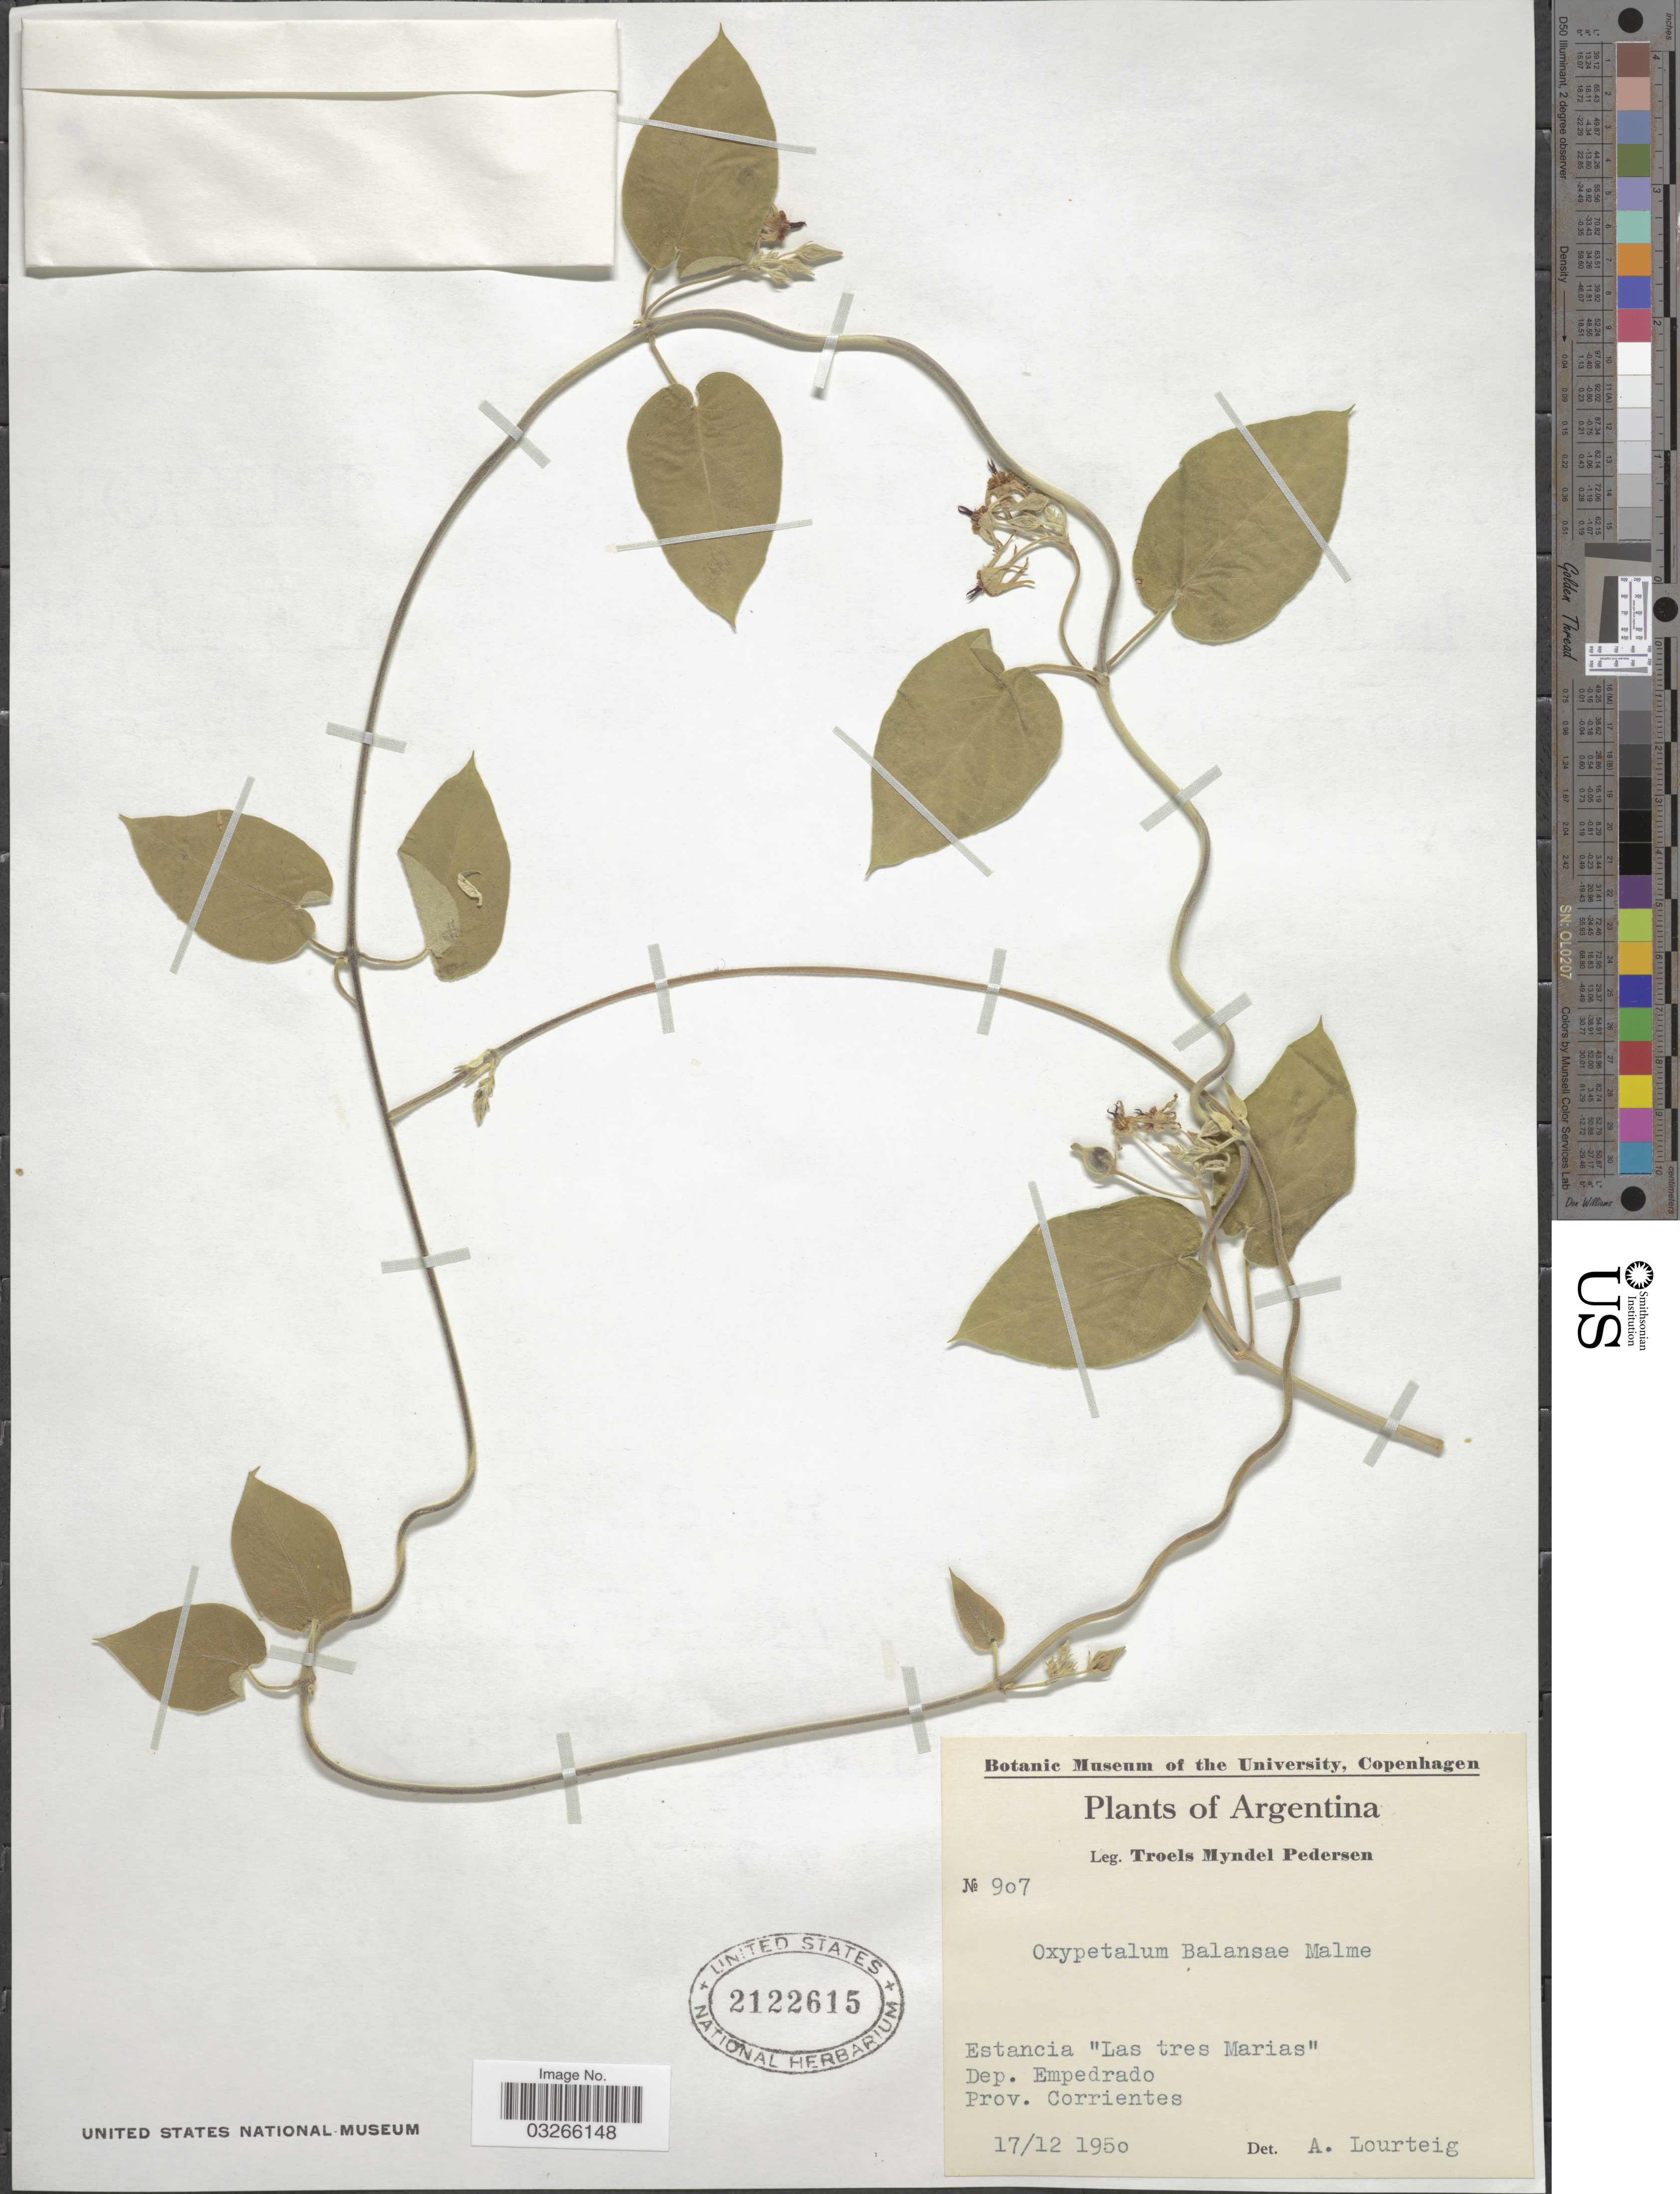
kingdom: Plantae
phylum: Tracheophyta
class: Magnoliopsida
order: Gentianales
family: Apocynaceae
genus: Oxypetalum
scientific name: Oxypetalum balansae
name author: Malme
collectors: T. Pederson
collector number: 907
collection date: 1950-12-17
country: Argentina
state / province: Corrientes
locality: Estancia "Las tres Marias", Dep. Empedrado.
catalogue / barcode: US 2122615